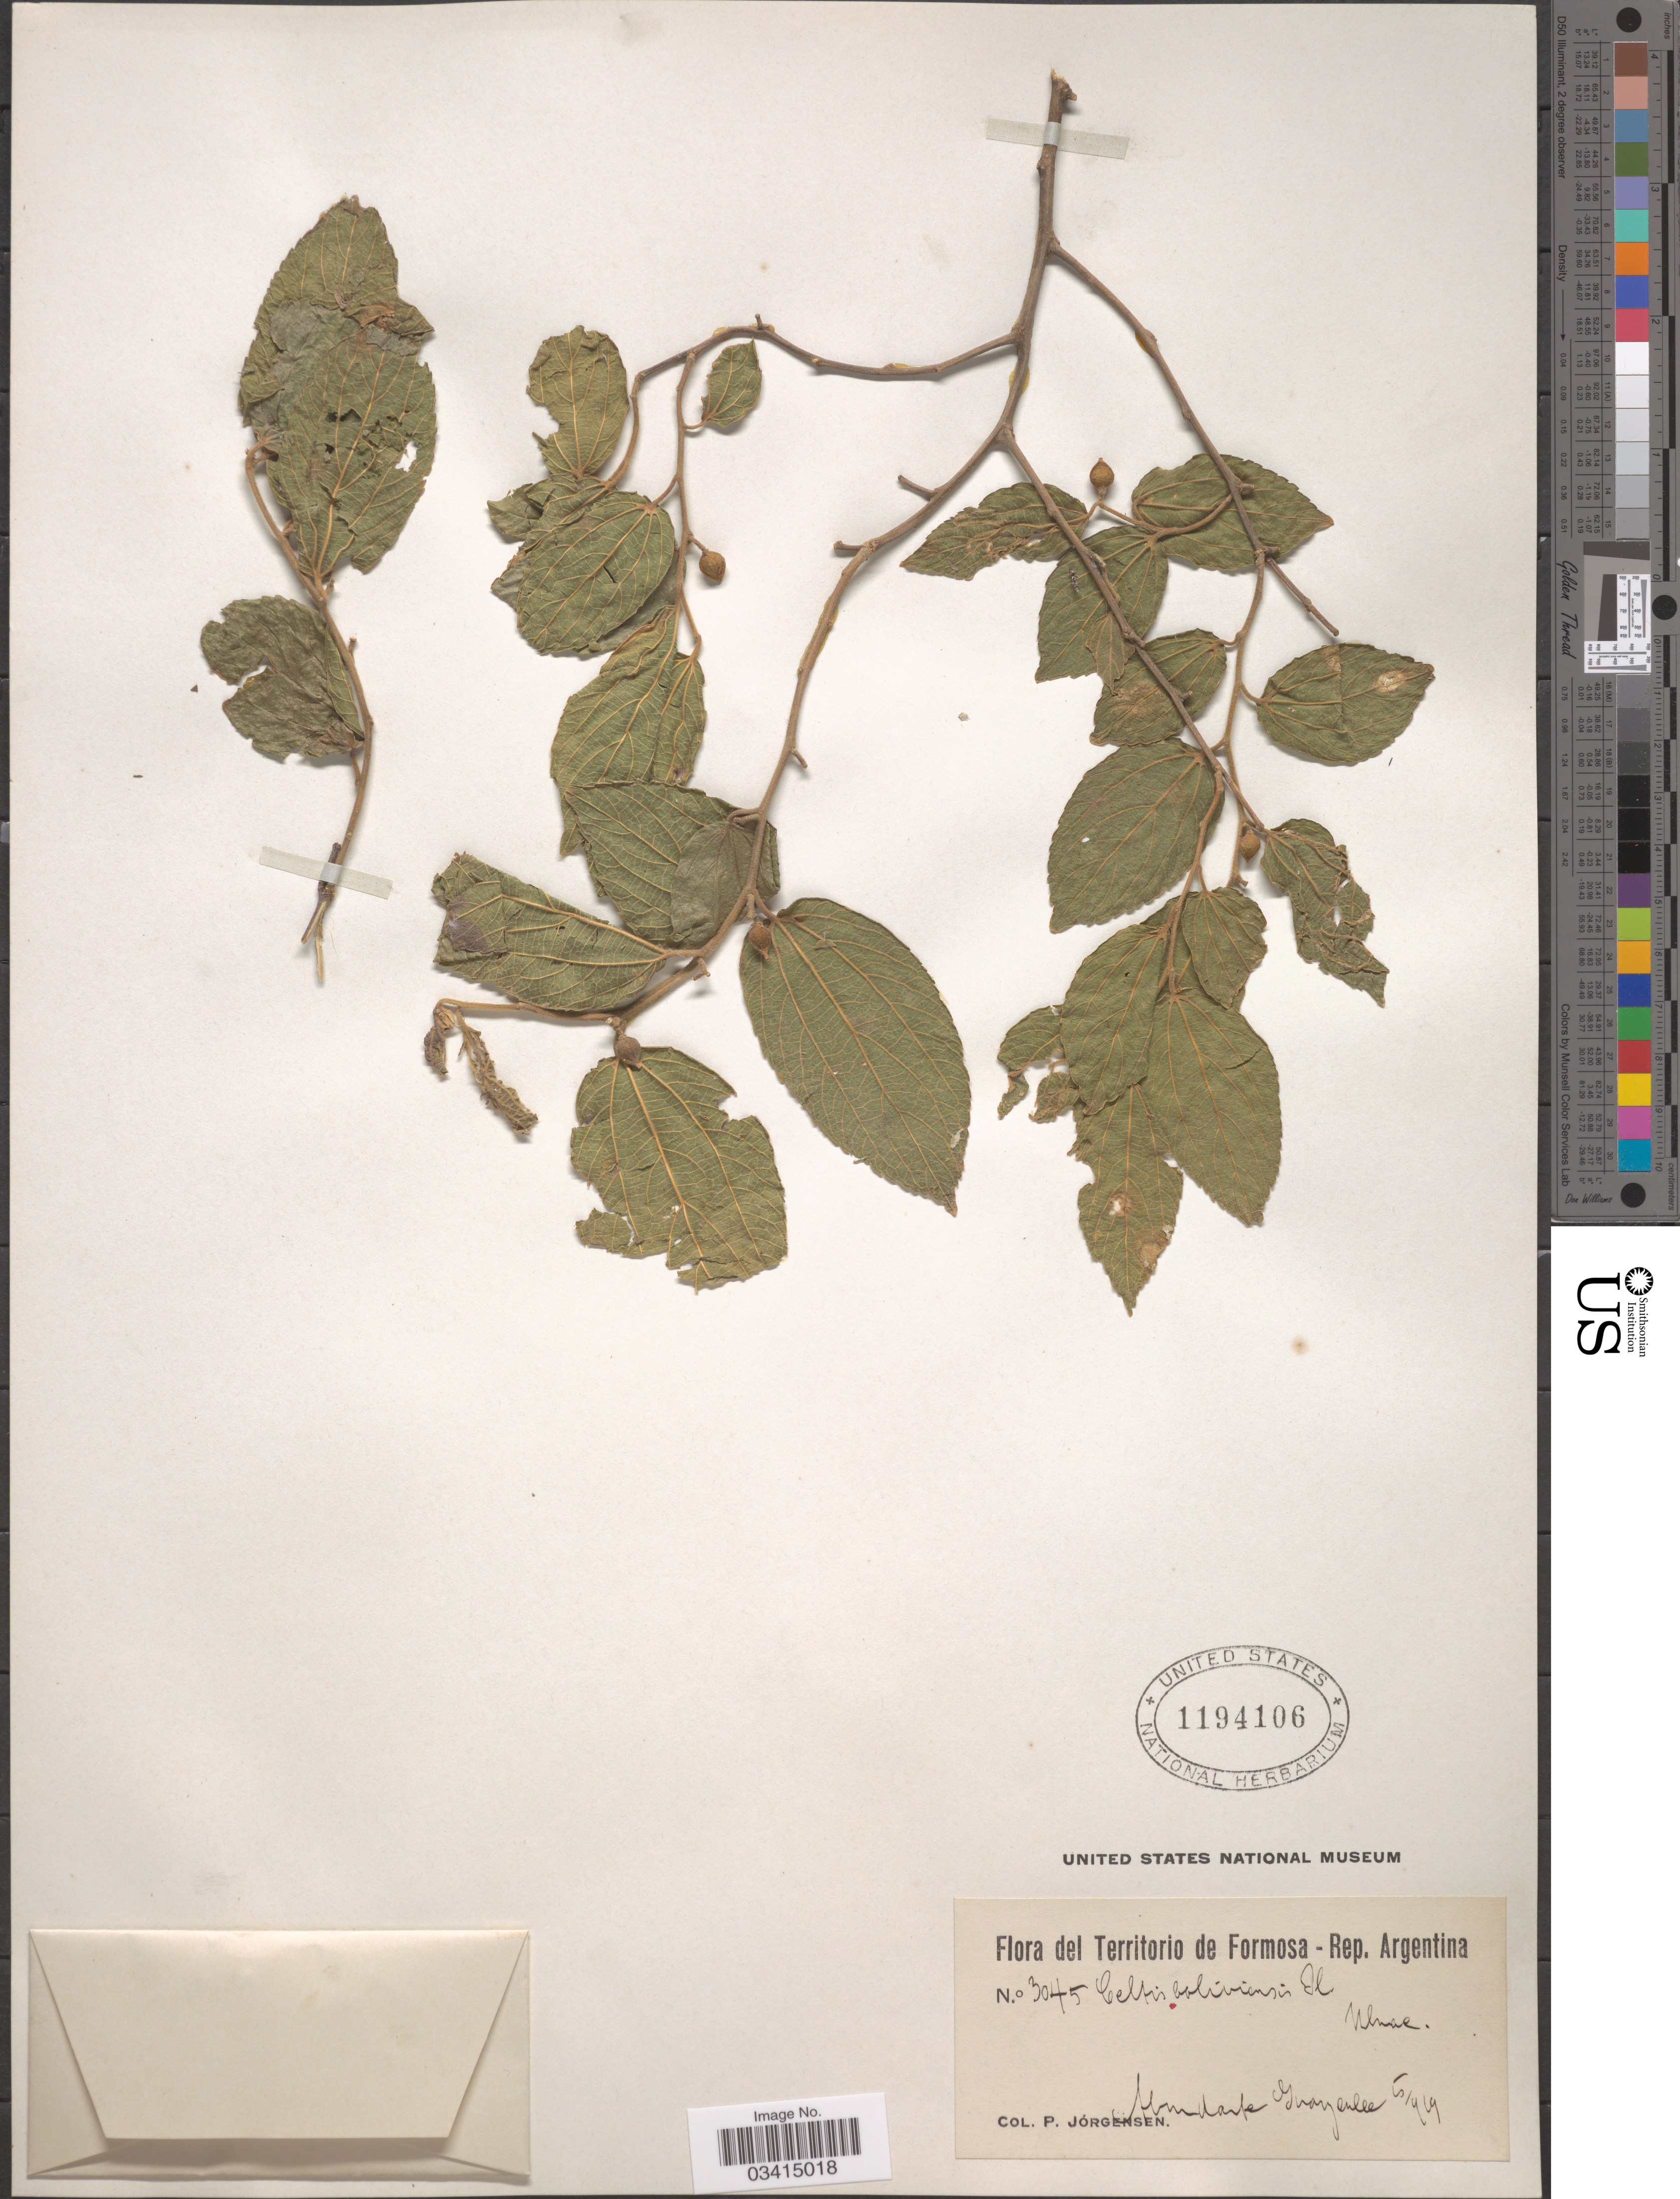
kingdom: Plantae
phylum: Tracheophyta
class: Magnoliopsida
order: Rosales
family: Cannabaceae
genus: Celtis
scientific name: Celtis sp.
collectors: P. Jörgensen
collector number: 3045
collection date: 1919-05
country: Argentina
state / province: Formosa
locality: Guaycolec.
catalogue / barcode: US 1194106